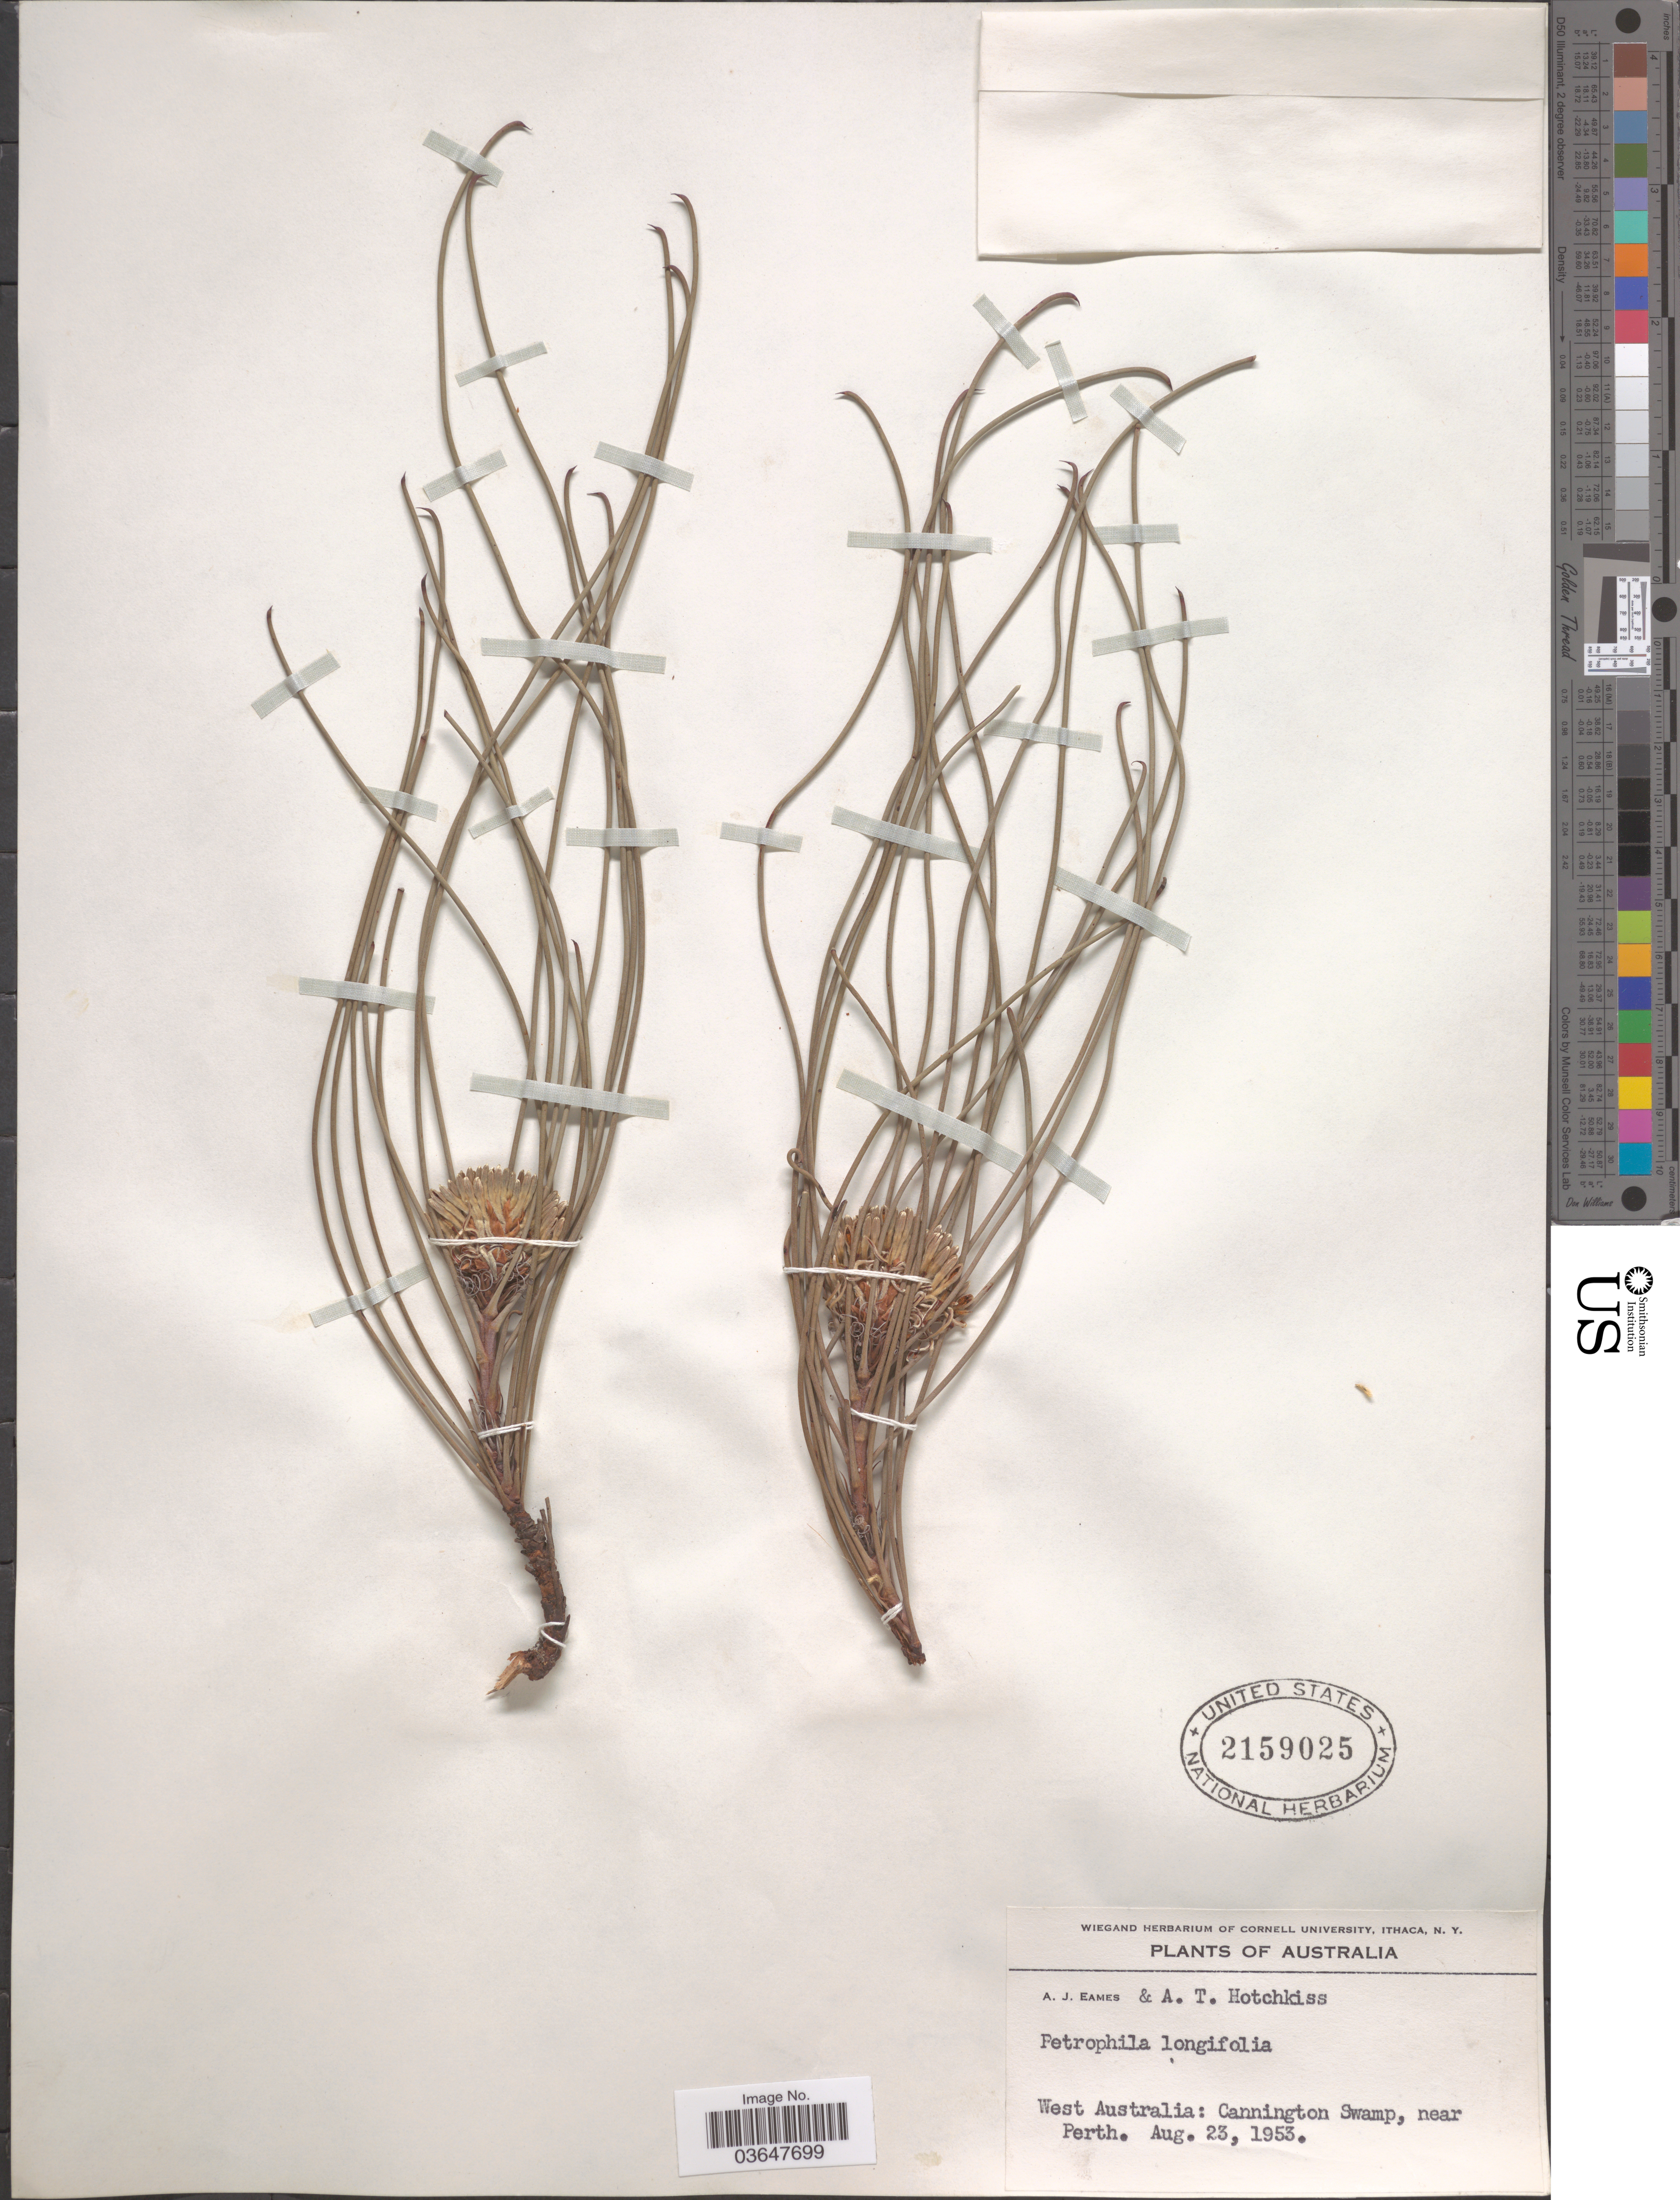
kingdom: Plantae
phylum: Tracheophyta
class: Magnoliopsida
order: Proteales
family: Proteaceae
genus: Petrophile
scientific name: Petrophile longifolia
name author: R. Br.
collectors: A. J. Eames & A. Hotchkiss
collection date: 1953-08-23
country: Australia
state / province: Western Australia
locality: West Australia: Cannington Swamp, near Perth.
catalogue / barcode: US 2159025